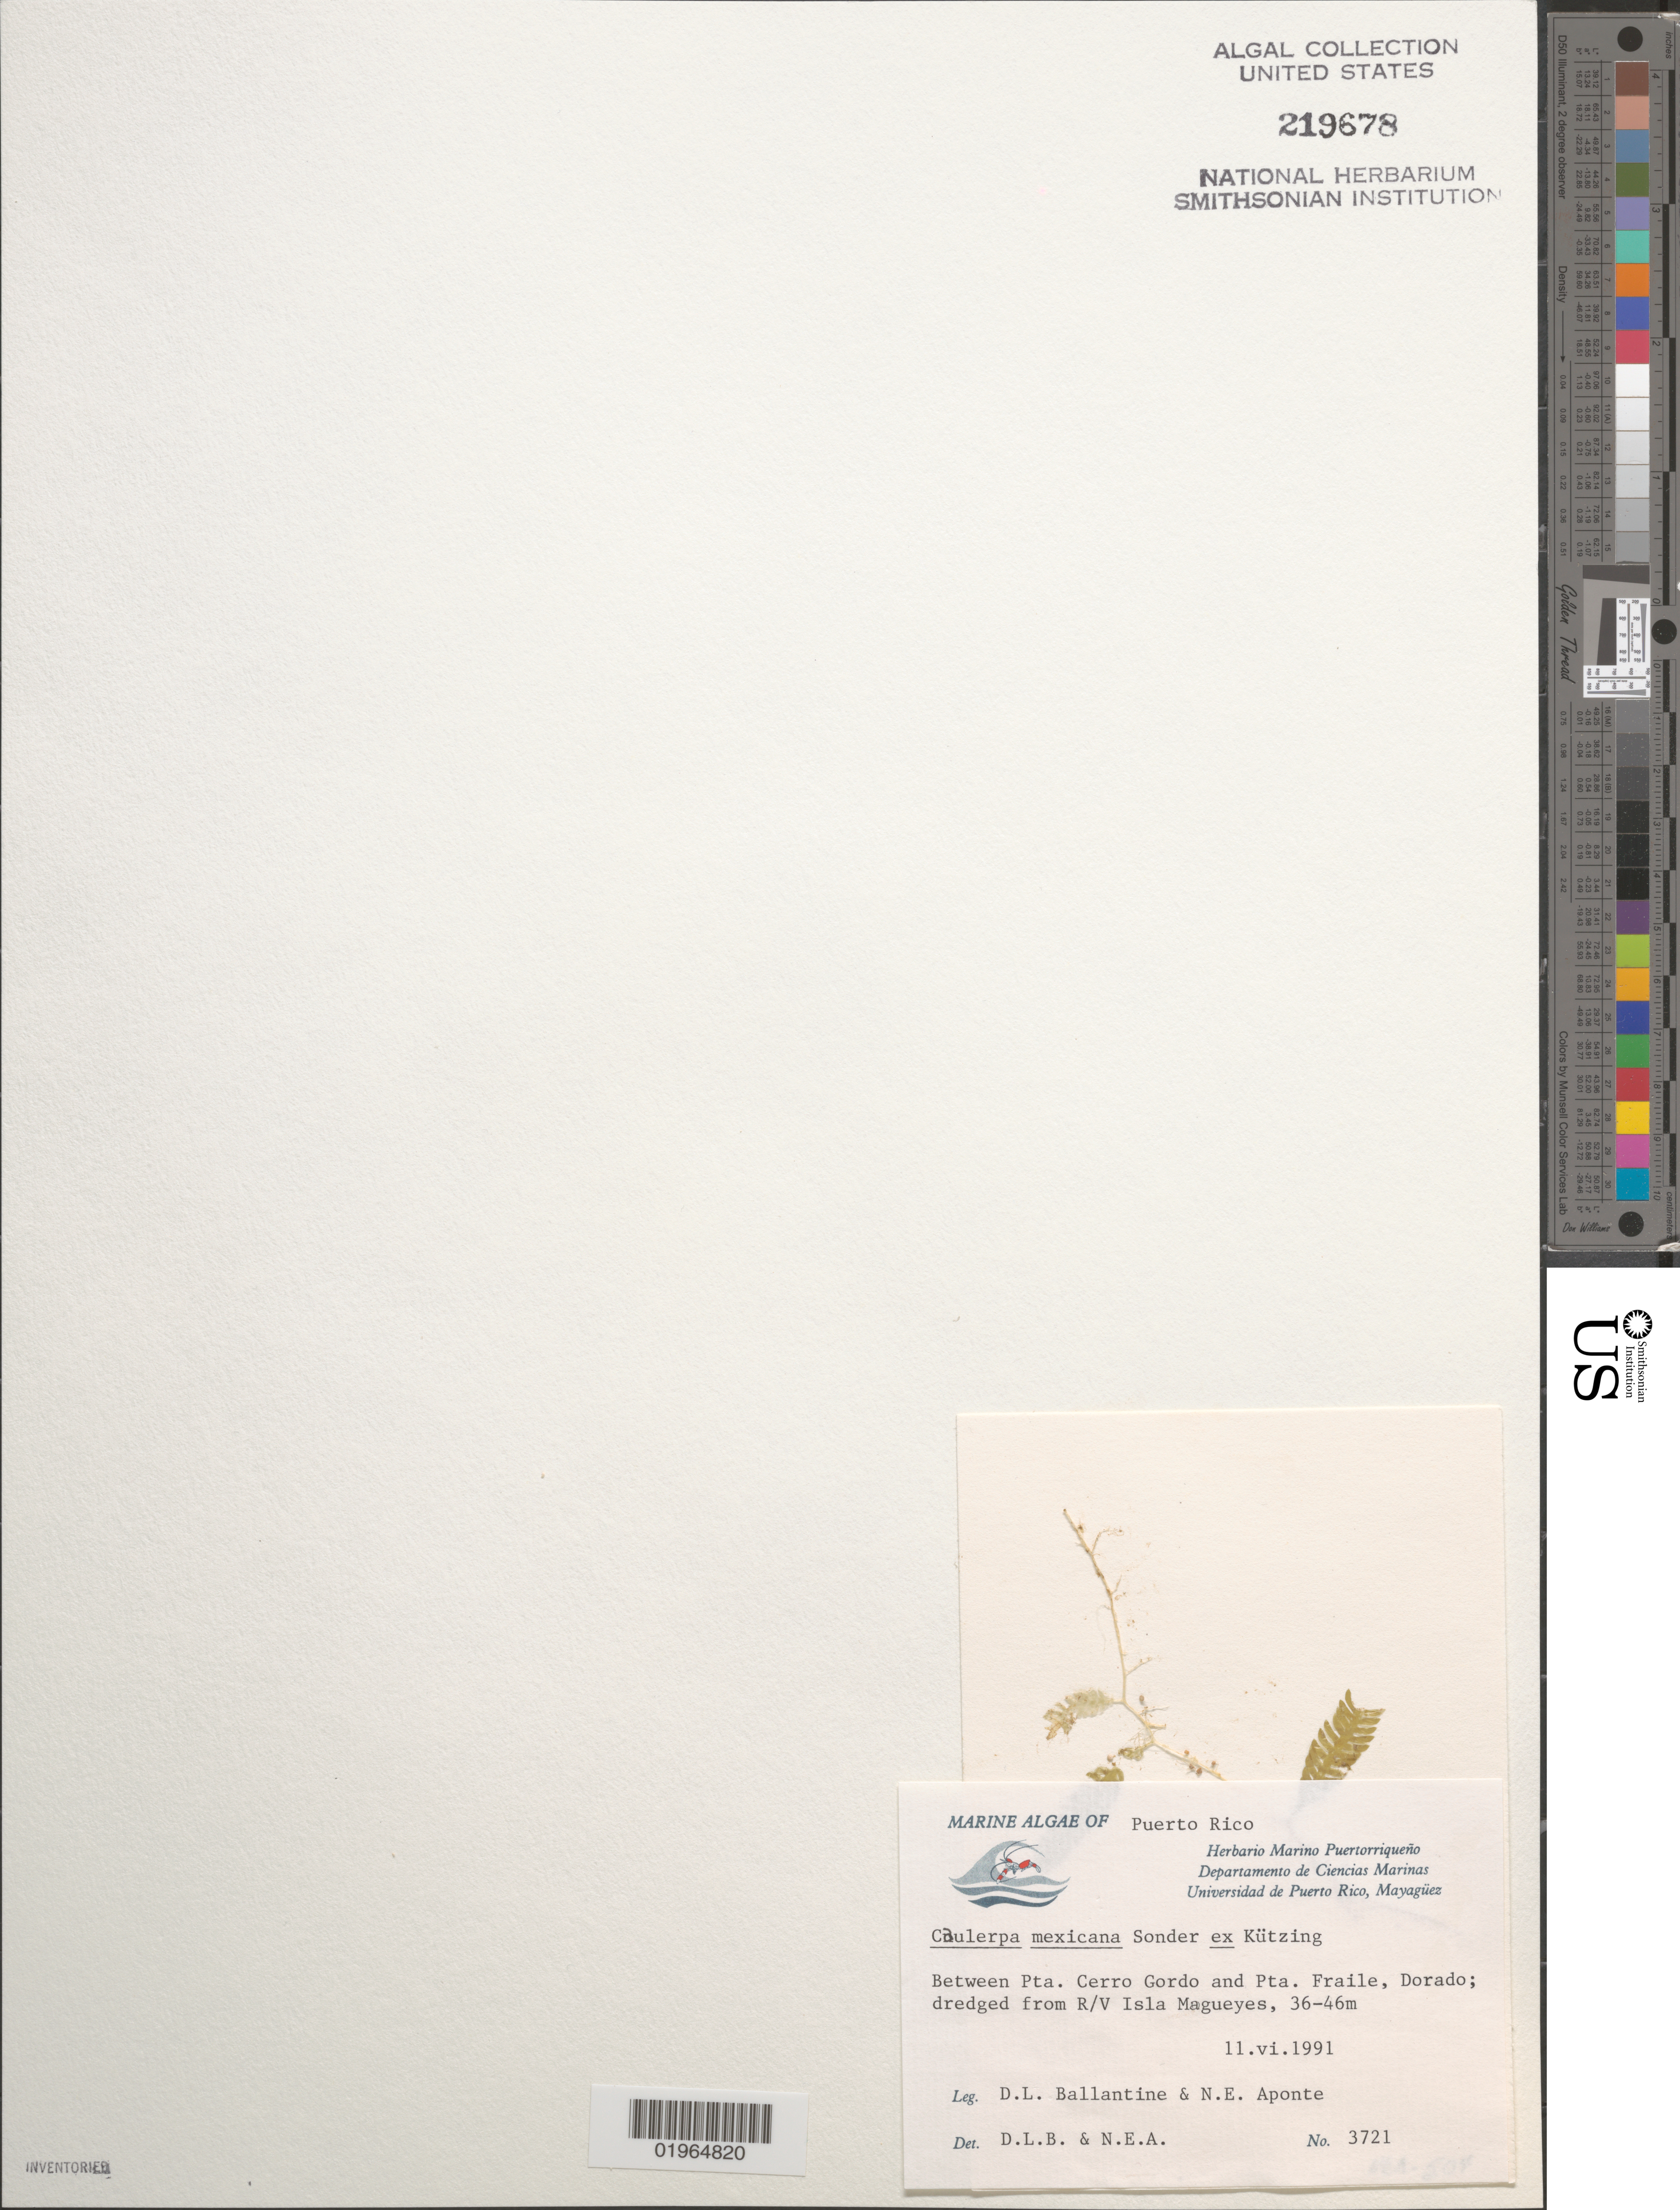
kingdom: Plantae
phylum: Chlorophyta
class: Ulvophyceae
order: Bryopsidales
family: Caulerpaceae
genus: Caulerpa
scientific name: Caulerpa mexicana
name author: Sond. ex Kütz.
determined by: Ballantine, D. L.; Aponte, N. E.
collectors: D.L. Ballantine & N. E. Aponte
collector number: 3721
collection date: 1991-06-11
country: Puerto Rico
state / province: Dorado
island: Isla Magueyes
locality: Between Punta Cerro Gordo and Punta Fraile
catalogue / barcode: US 219678